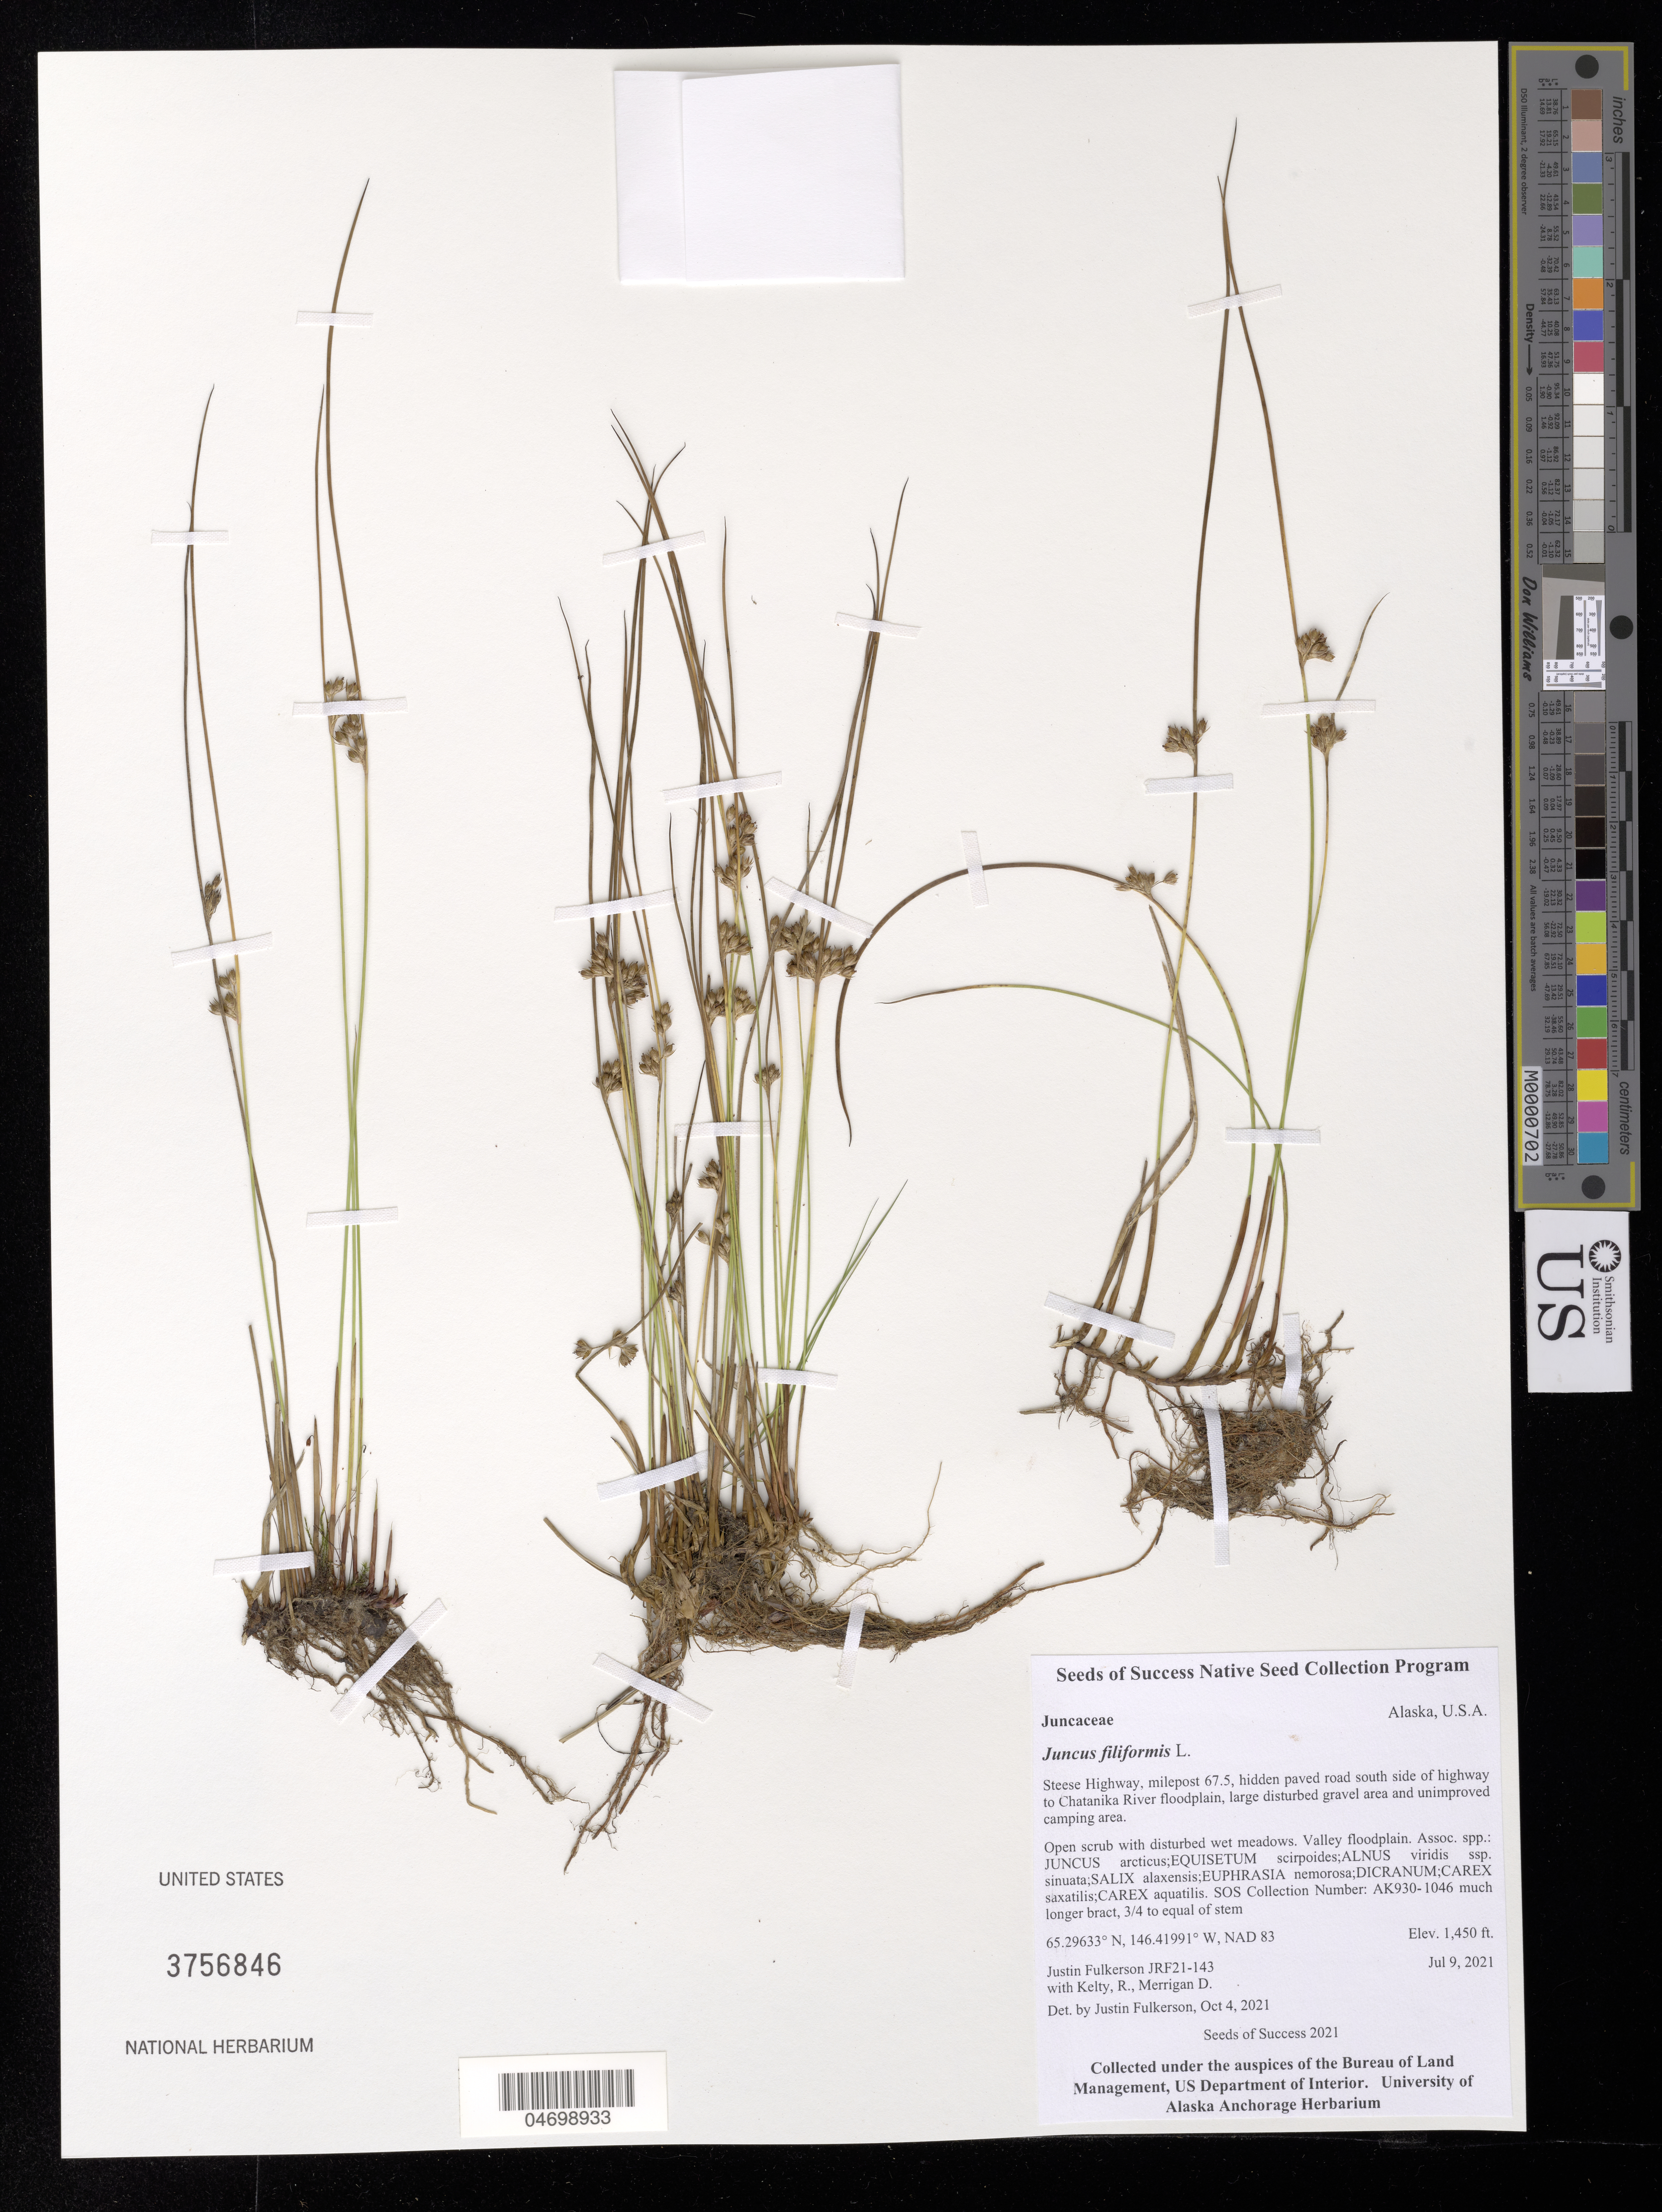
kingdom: Plantae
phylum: Tracheophyta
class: Liliopsida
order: Poales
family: Juncaceae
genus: Juncus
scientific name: Juncus filiformis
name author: L.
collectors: J. Fulkerson, R. Kelty & D. Merrigan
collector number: AK930-1046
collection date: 2021-07-09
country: United States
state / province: Alaska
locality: Steese Hwy, milepost 67.5, hidden paved road south side of Hwy to Chatanika River floodplain.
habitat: Open scrub with disturbed wet meadows. Valley floodplain. With Carex saxatilis, Equisetum scrpoides, etc.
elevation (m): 442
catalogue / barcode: US 3756846